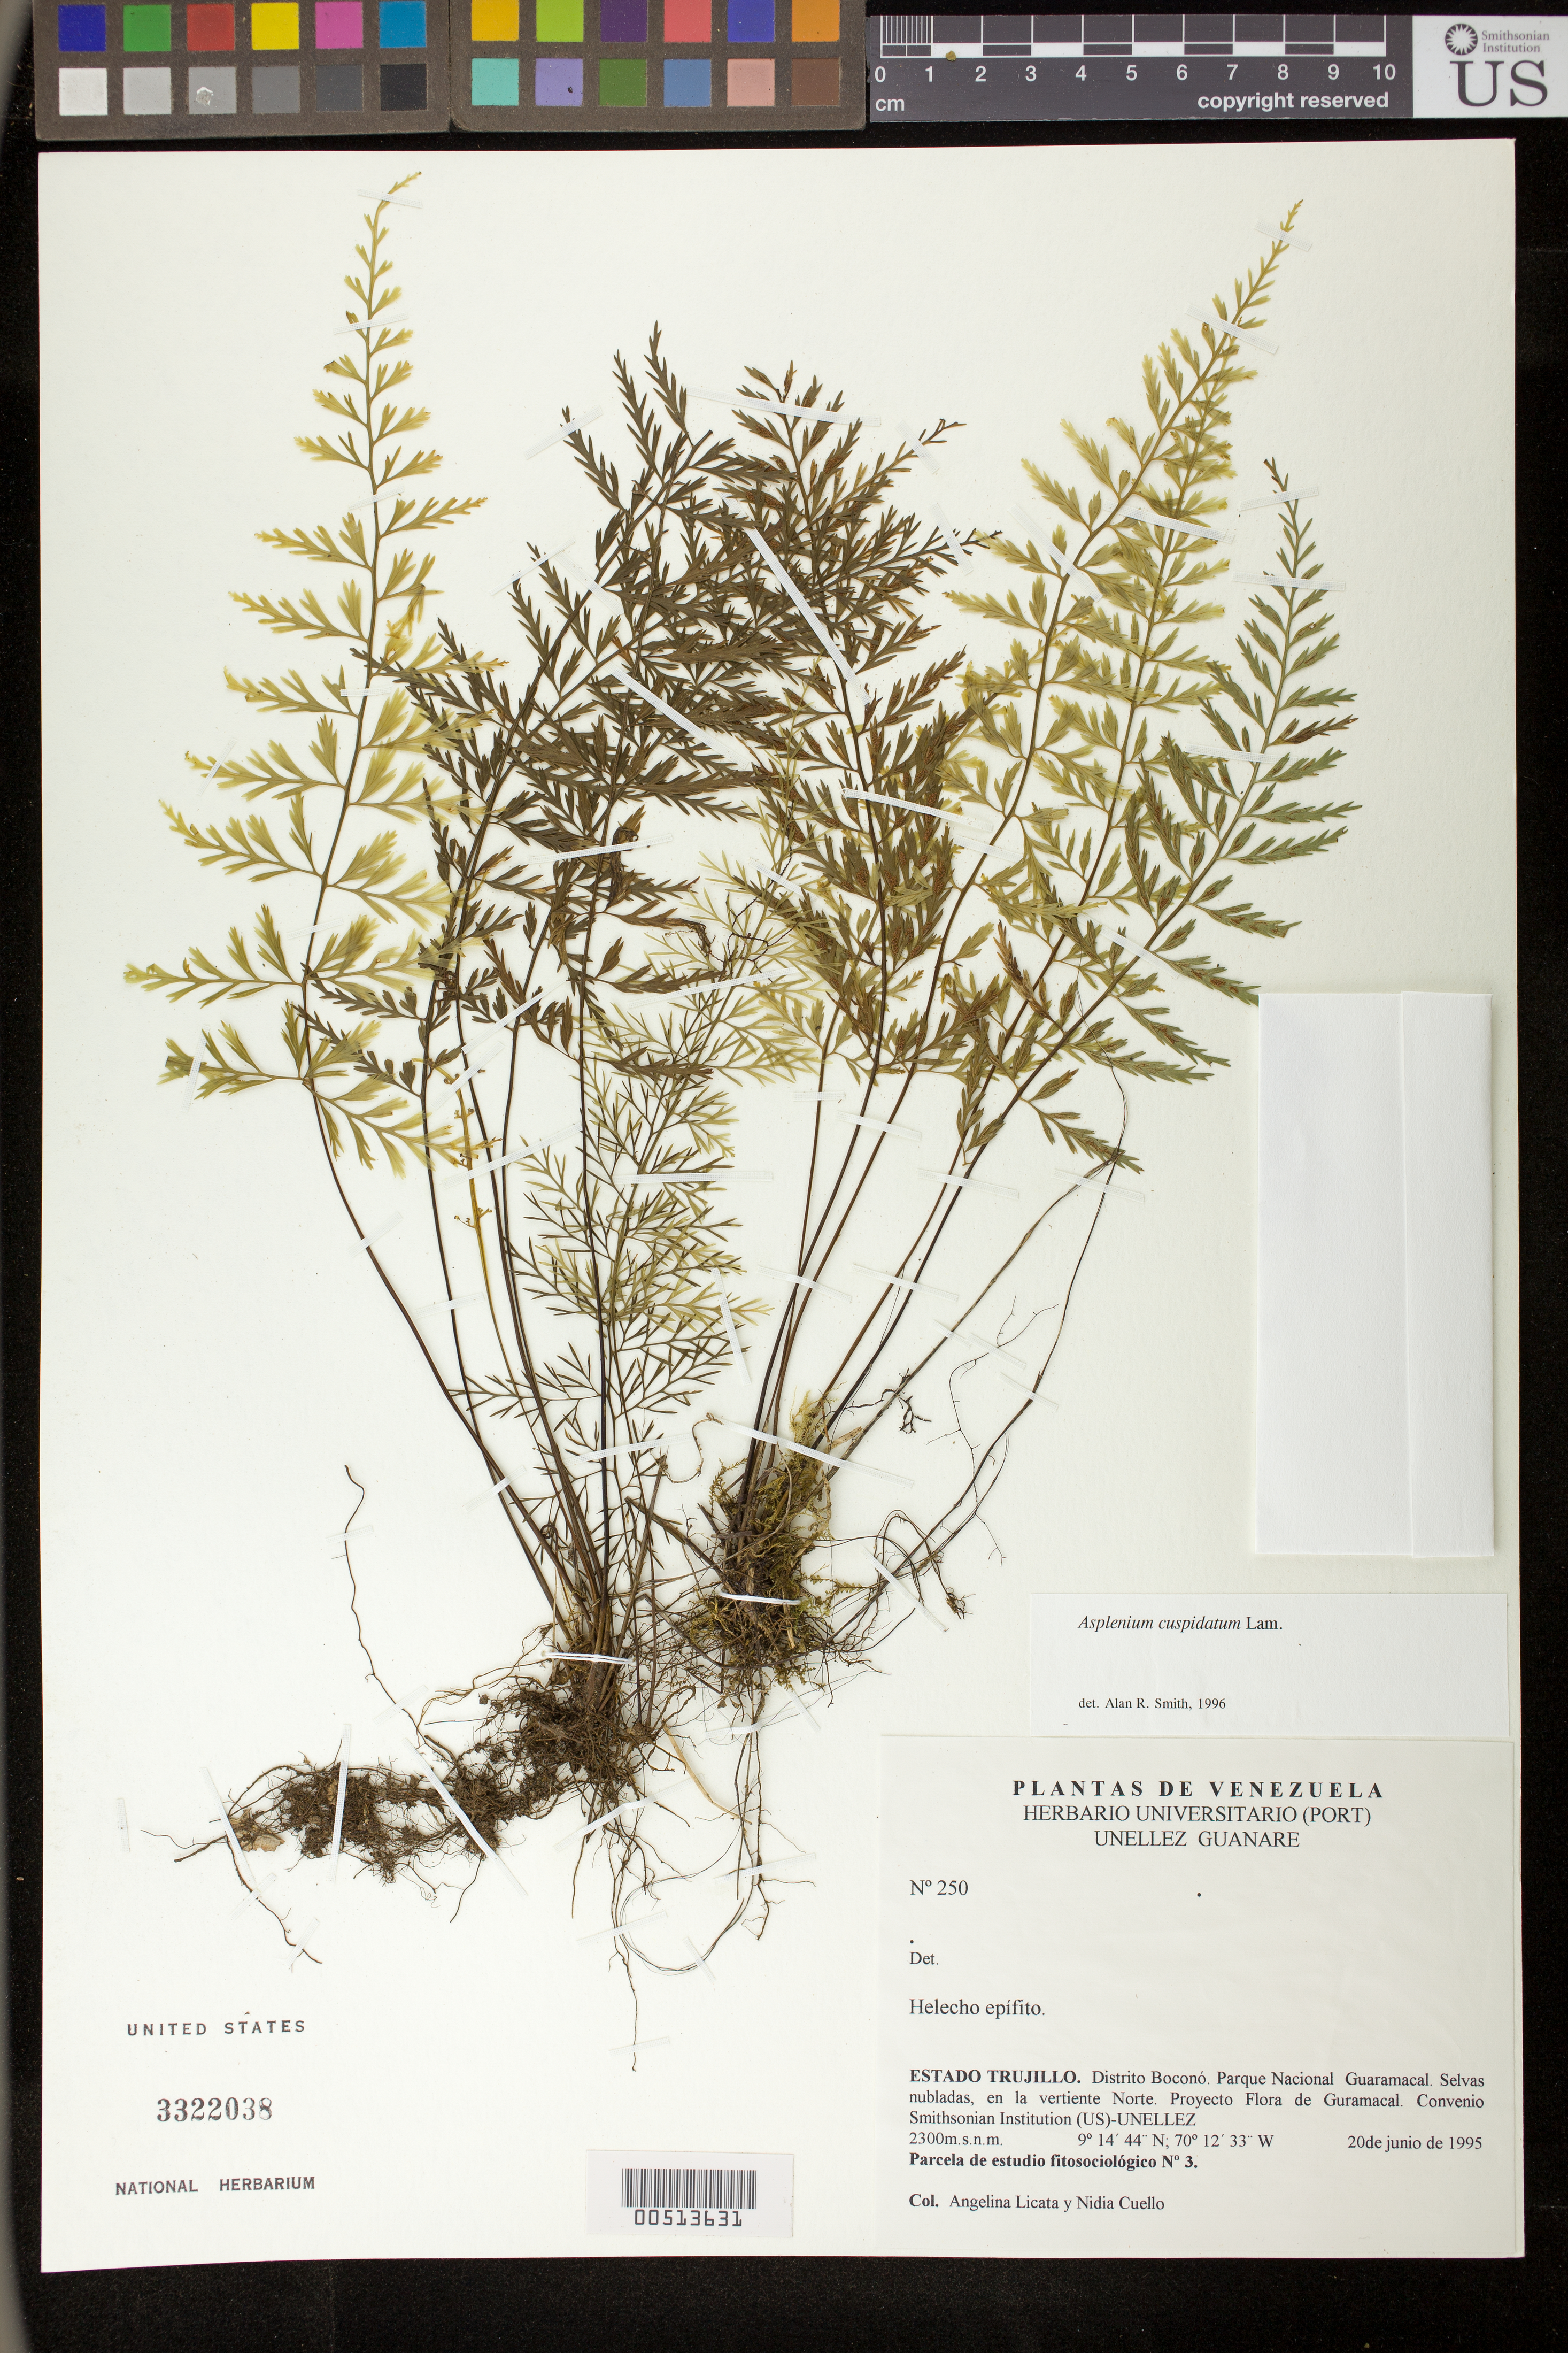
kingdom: Plantae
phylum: Tracheophyta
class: Polypodiopsida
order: Polypodiales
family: Aspleniaceae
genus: Asplenium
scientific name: Asplenium cuspidatum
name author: Lam.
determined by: Smith, Alan R., (UC)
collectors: A. Licata & N. L. Cuello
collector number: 250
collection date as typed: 20 Jun 1995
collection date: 1995-06-20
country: Venezuela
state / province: Trujillo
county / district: Boconó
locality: Parque Nacional Guaramacal, vertiente N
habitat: Selvas nubladas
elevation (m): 2300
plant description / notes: PORT, UC, US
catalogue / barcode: US 3322038